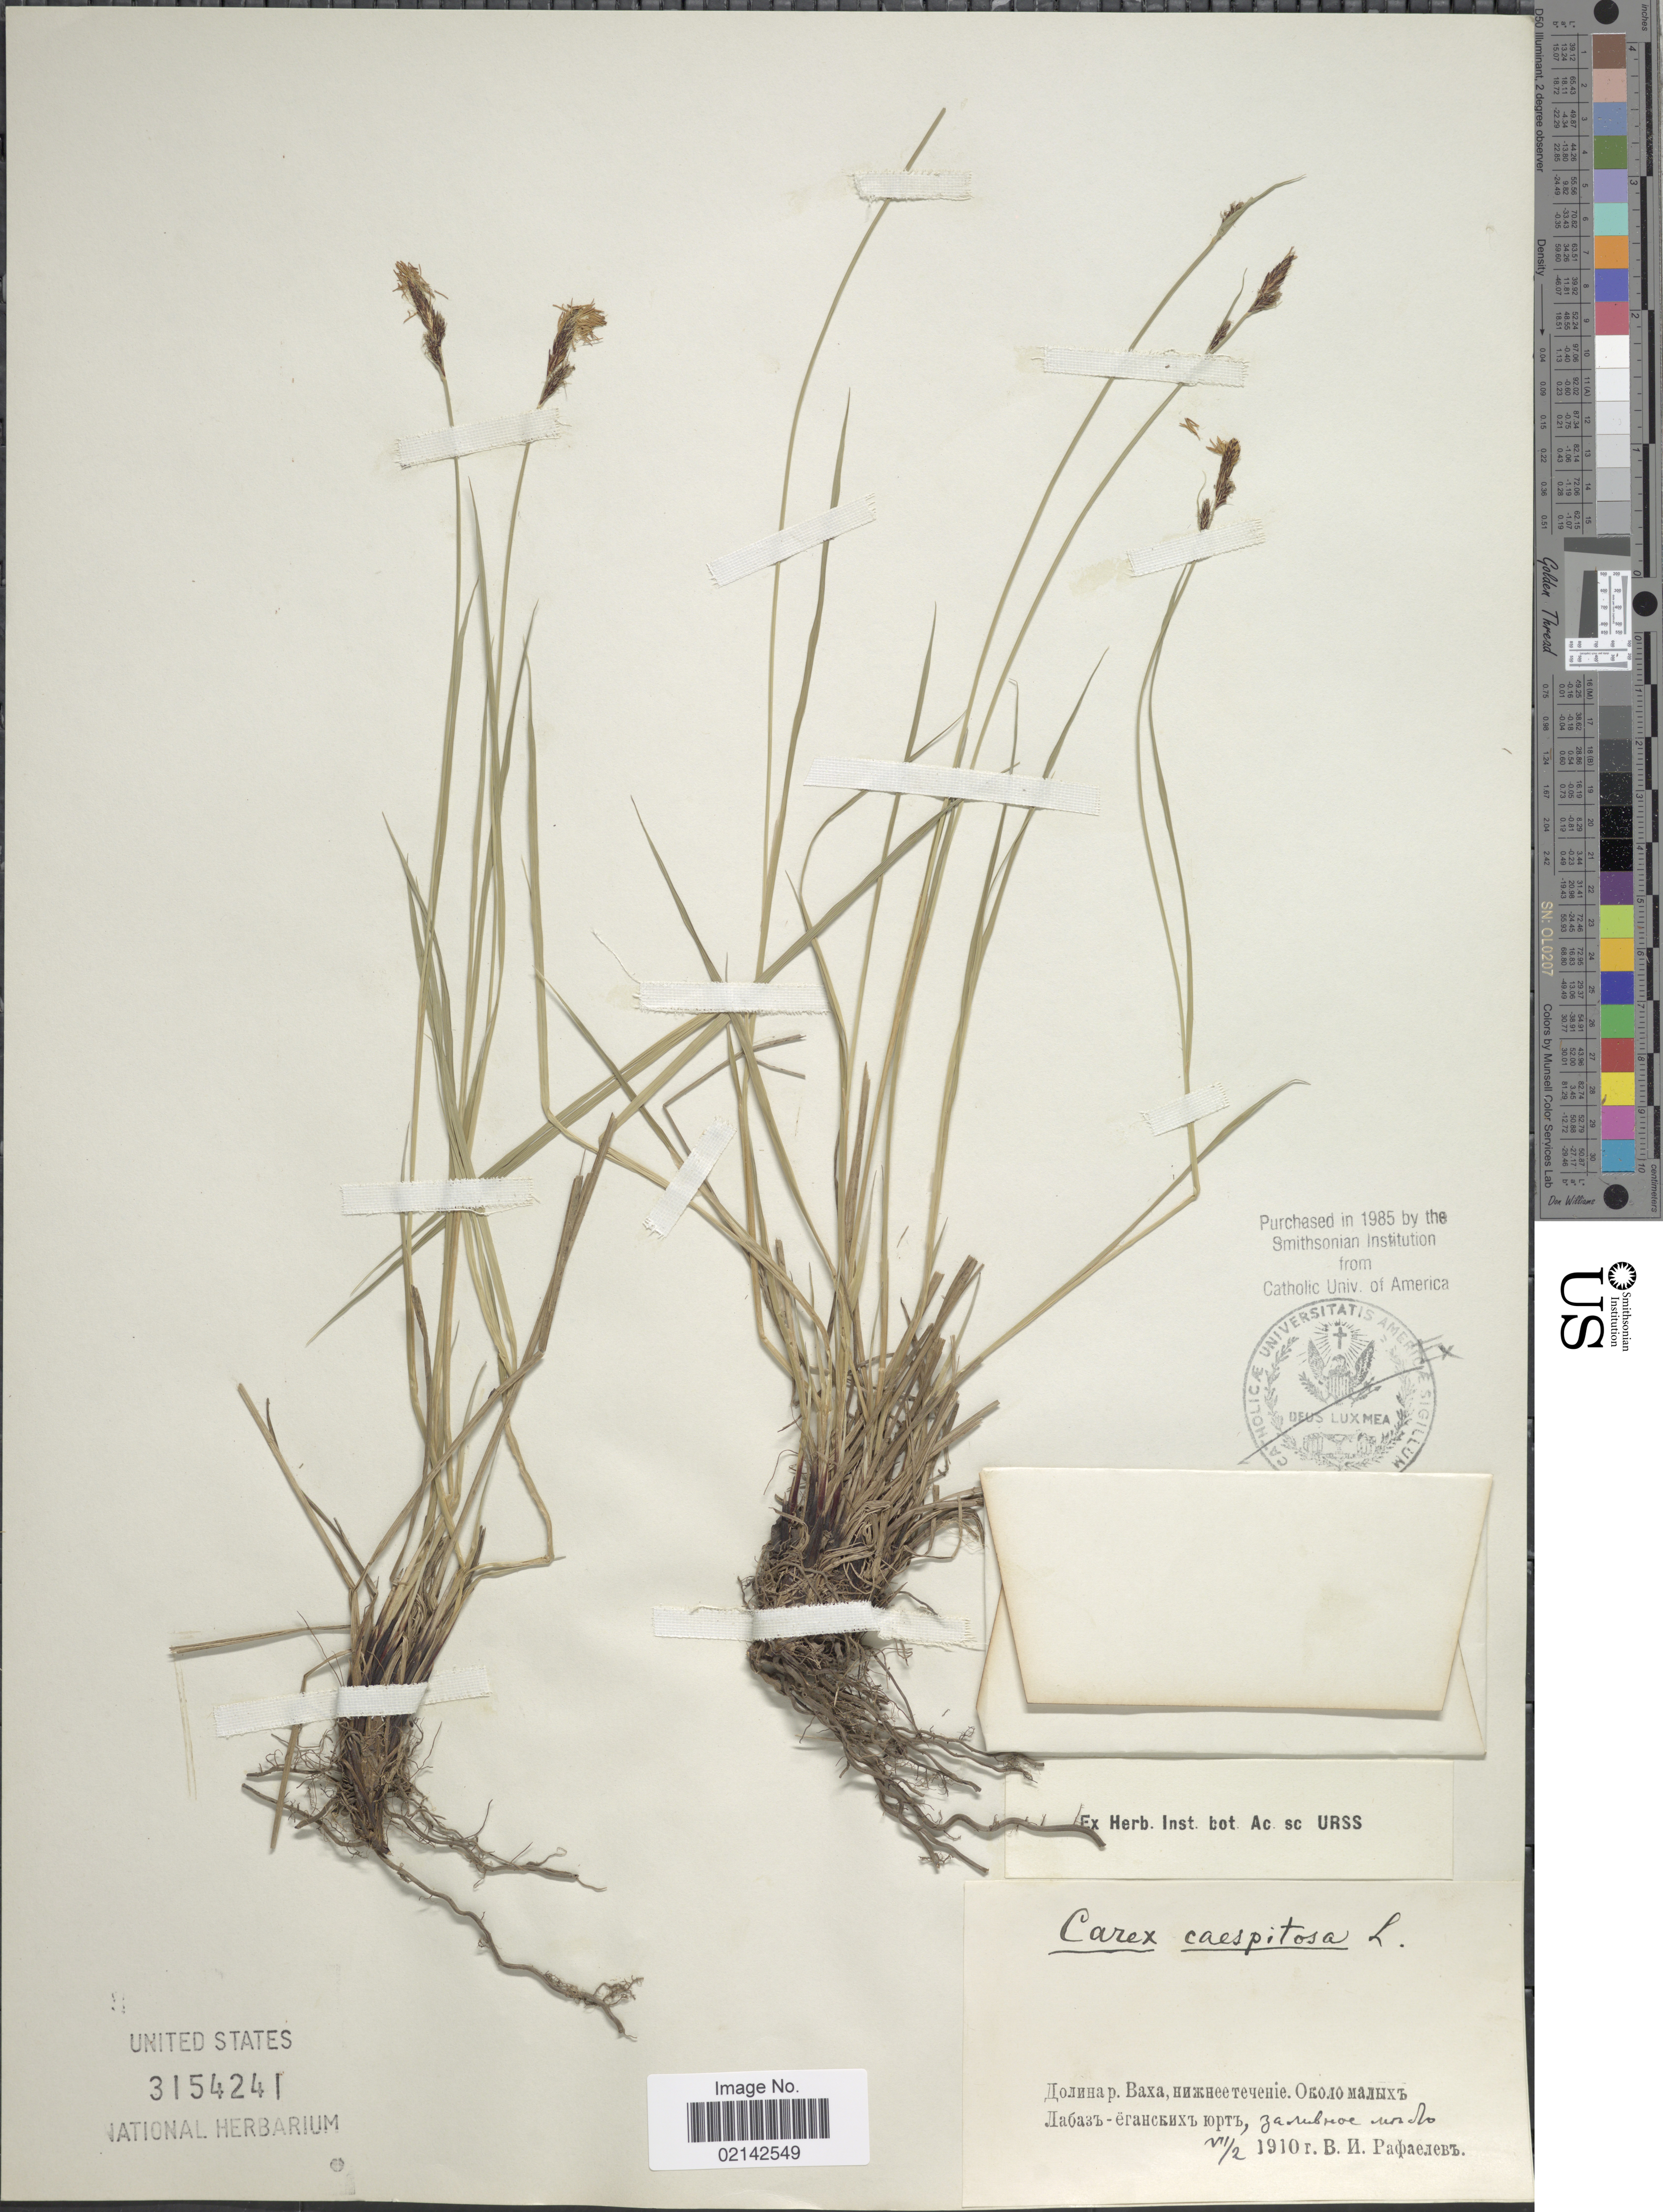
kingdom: Plantae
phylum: Tracheophyta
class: Liliopsida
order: Poales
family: Cyperaceae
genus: Carex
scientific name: Carex cespitosa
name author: L.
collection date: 1910-07-02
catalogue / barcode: US 3154241